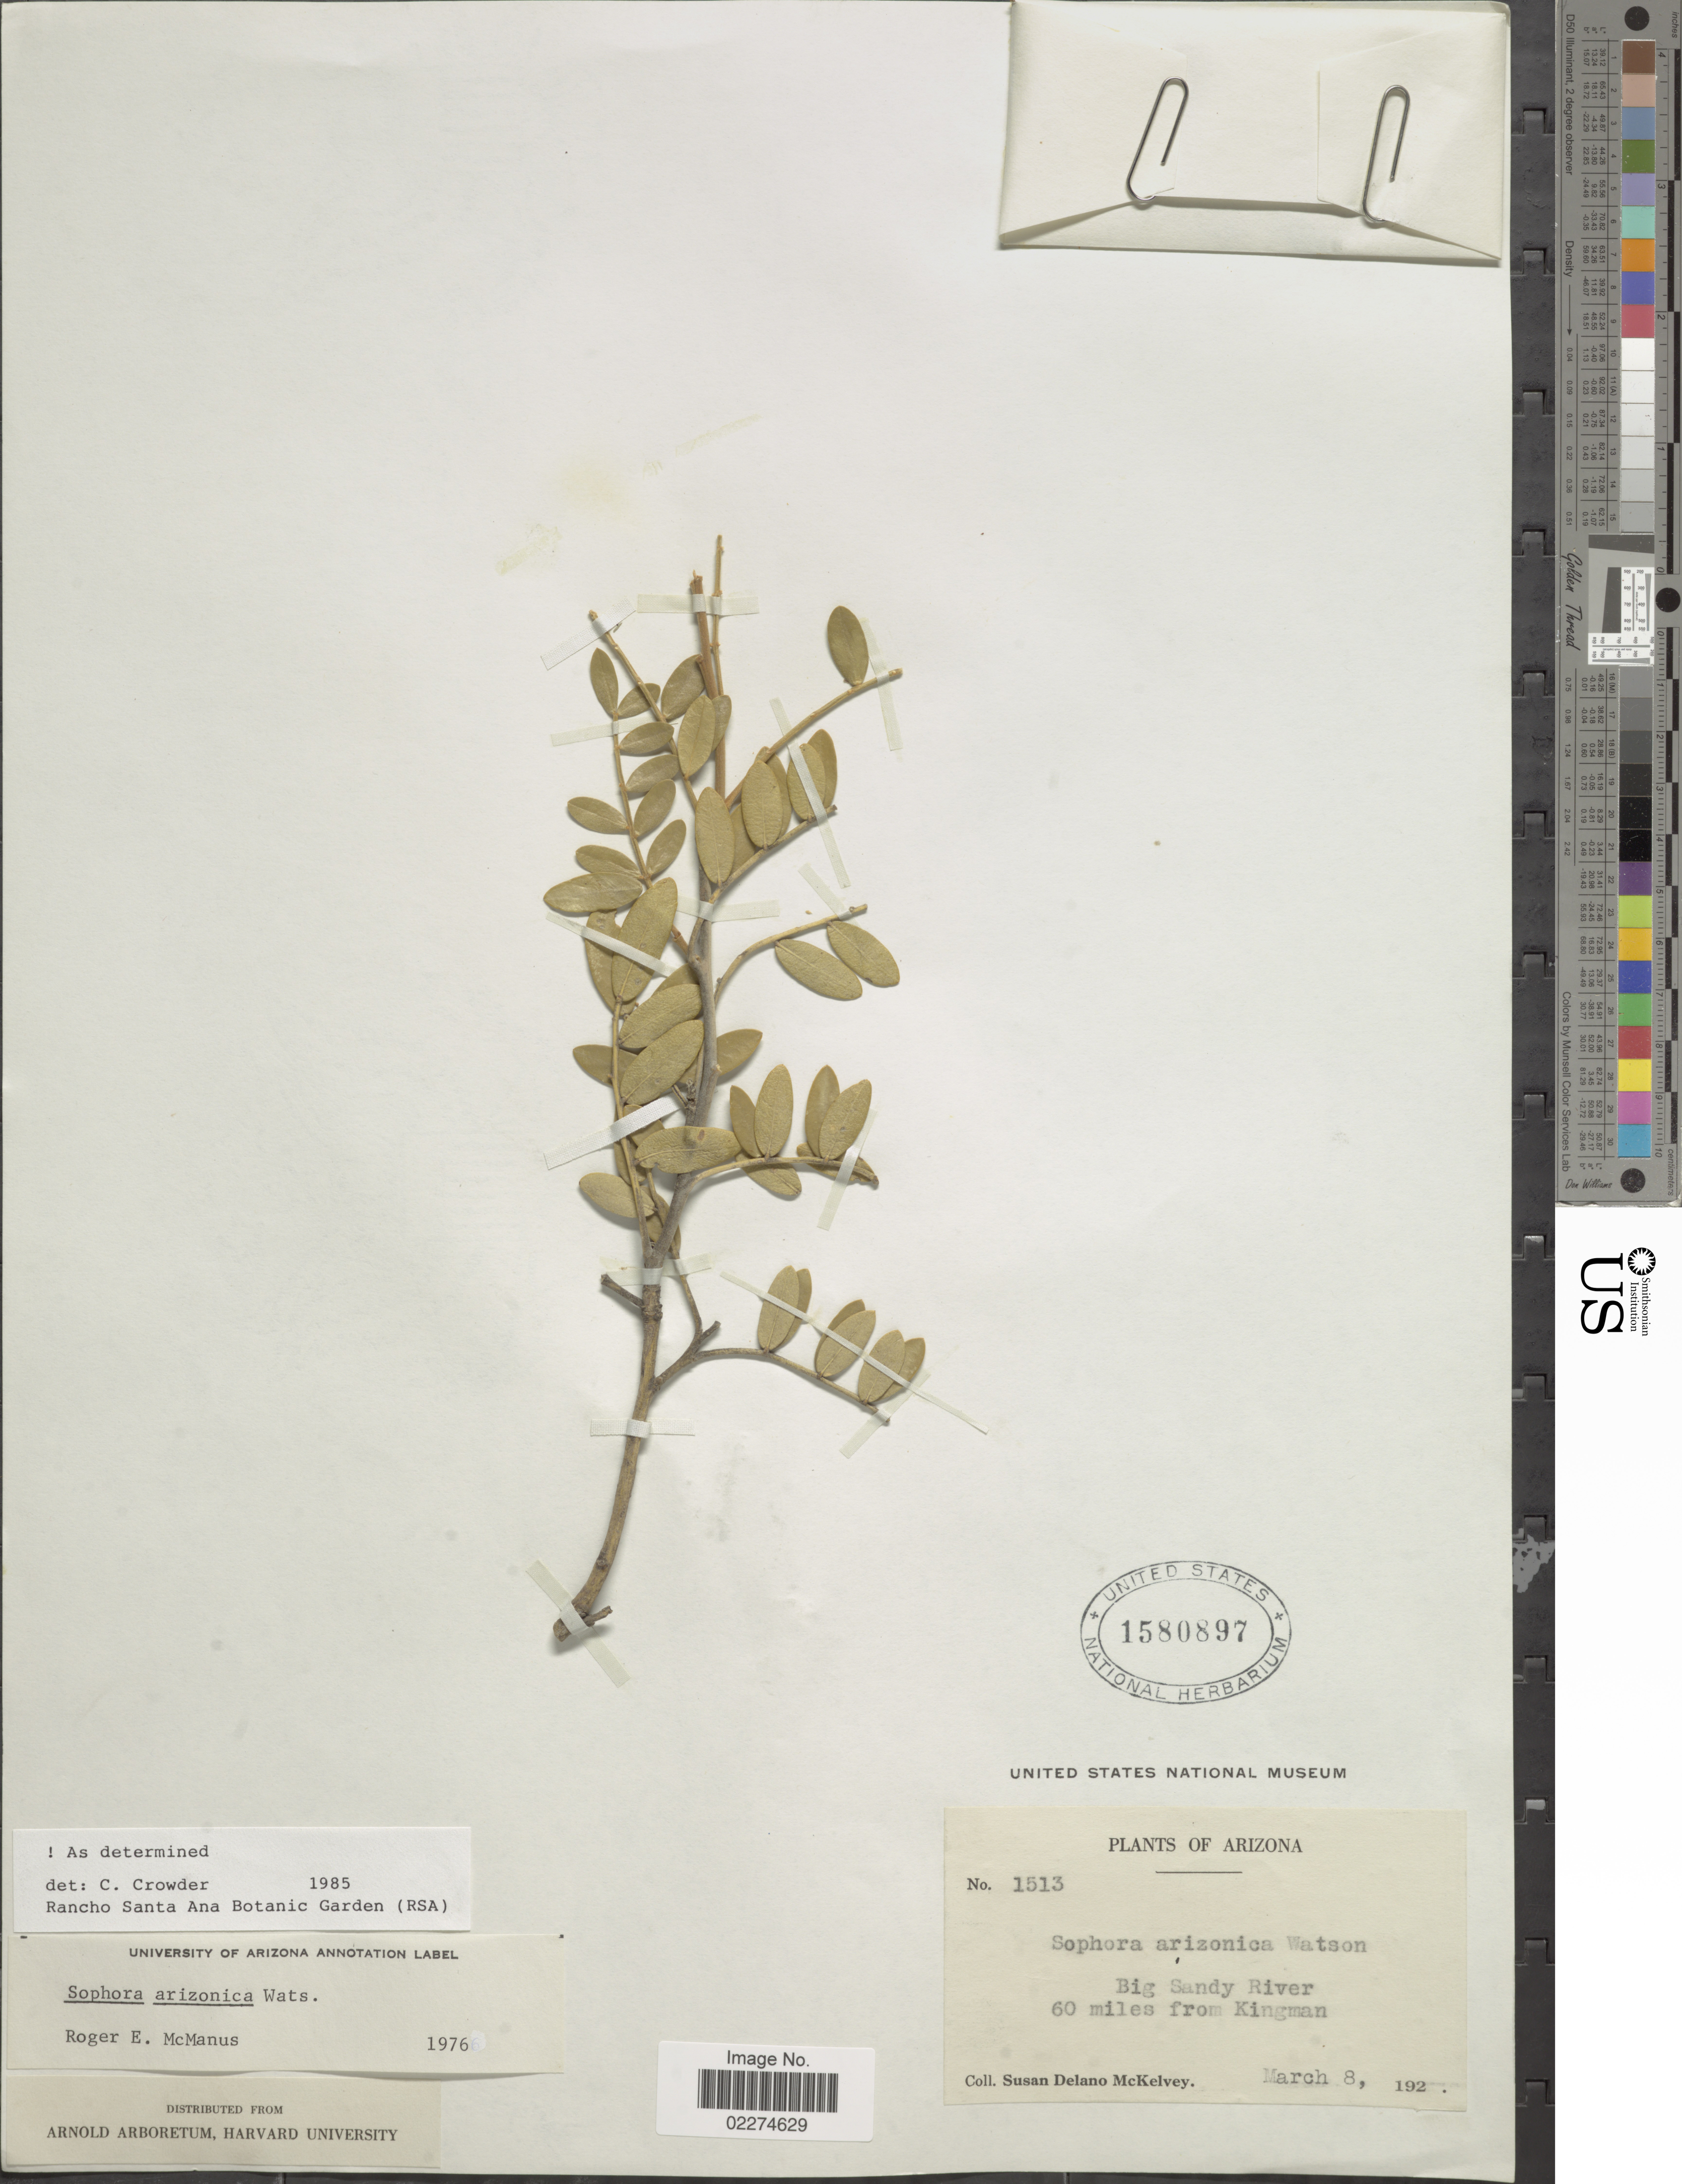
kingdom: Plantae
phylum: Tracheophyta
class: Magnoliopsida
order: Fabales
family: Fabaceae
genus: Dermatophyllum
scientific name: Dermatophyllum arizonicum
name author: (S. Watson) Vincent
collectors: S. A. McKelvey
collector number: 1513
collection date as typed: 192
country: United States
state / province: Arizona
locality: Big Sandy River, about 60 miles from Kingman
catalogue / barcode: US 1580897